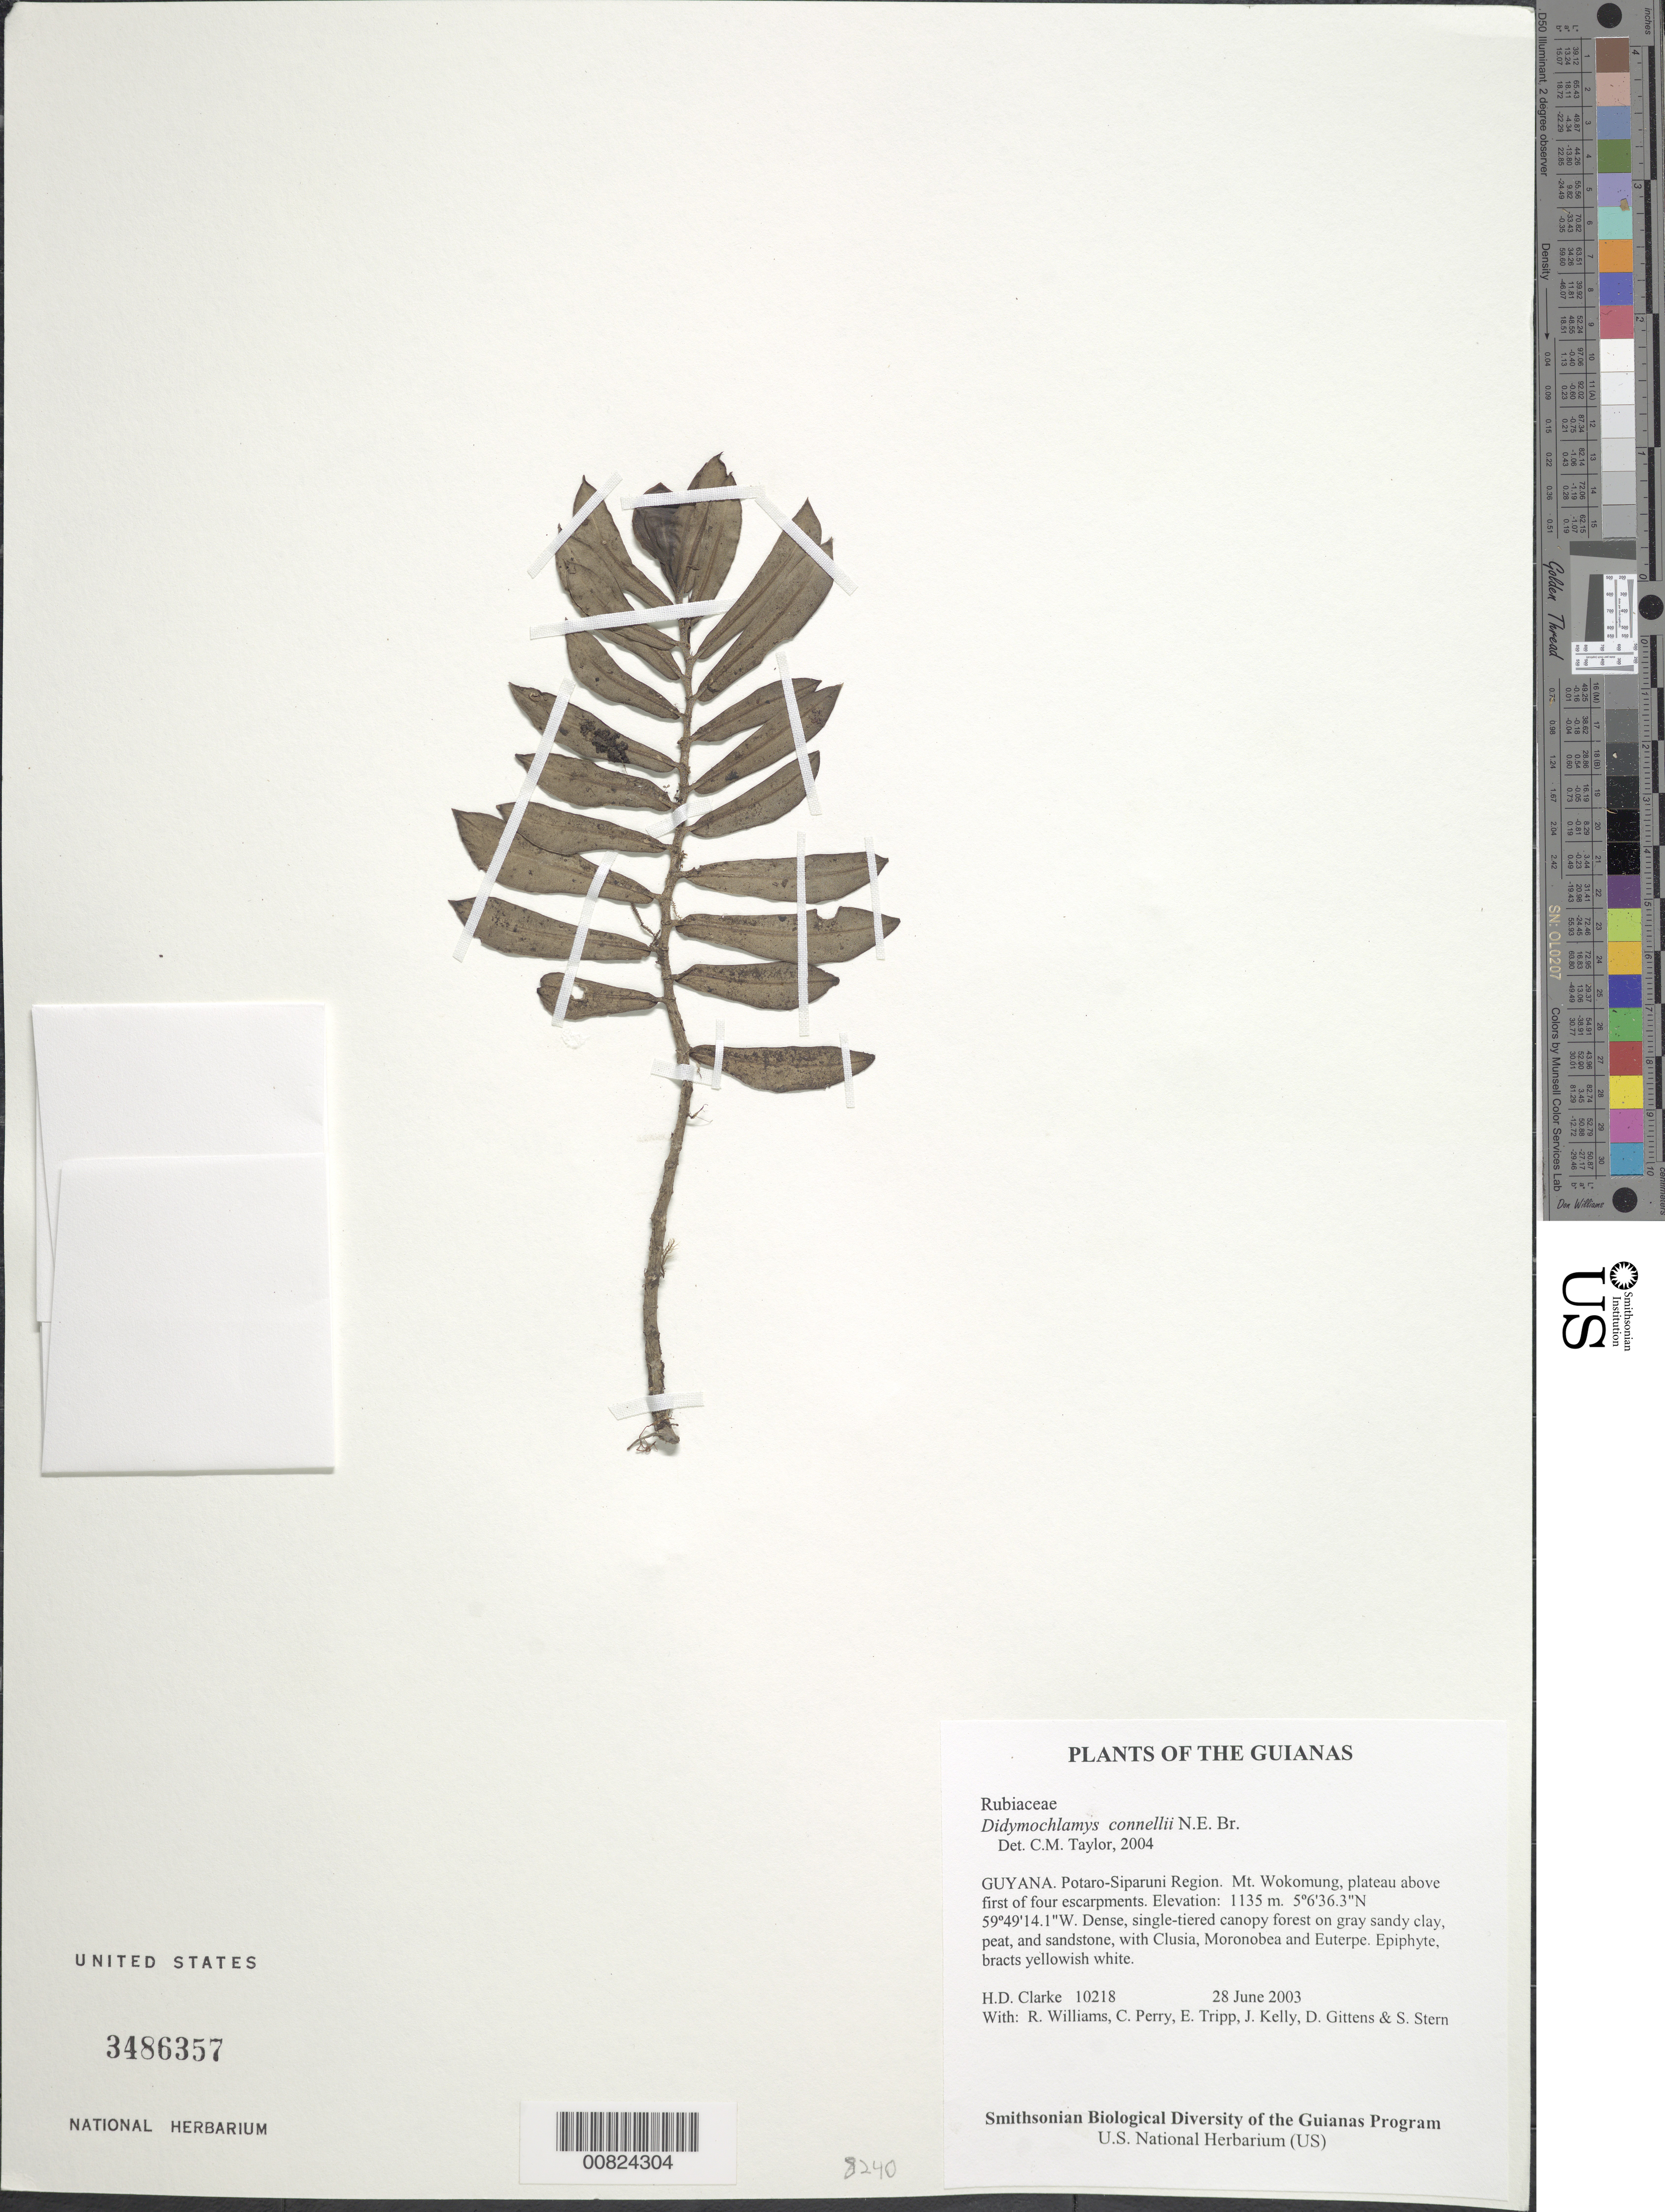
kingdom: Plantae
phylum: Tracheophyta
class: Magnoliopsida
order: Gentianales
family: Rubiaceae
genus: Didymochlamys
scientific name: Didymochlamys connellii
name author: N.E. Br.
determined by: Taylor, Charlotte M.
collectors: H. D. Clarke, R. Williams, C. Perry, E. Tripp, J. Kelly, D. Gittens & S. R. Stern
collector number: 10218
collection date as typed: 28 June 2003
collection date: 2003-06-28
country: Guyana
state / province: Potaro-Siparuni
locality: Mt. Wokomung, plateau above first of four escarpments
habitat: Dense, single-tiered canopy forest on gray sandy clay, peat, and sandstone, with Clusia, Moronobea and Euterpe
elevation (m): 1135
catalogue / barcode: US 3486357